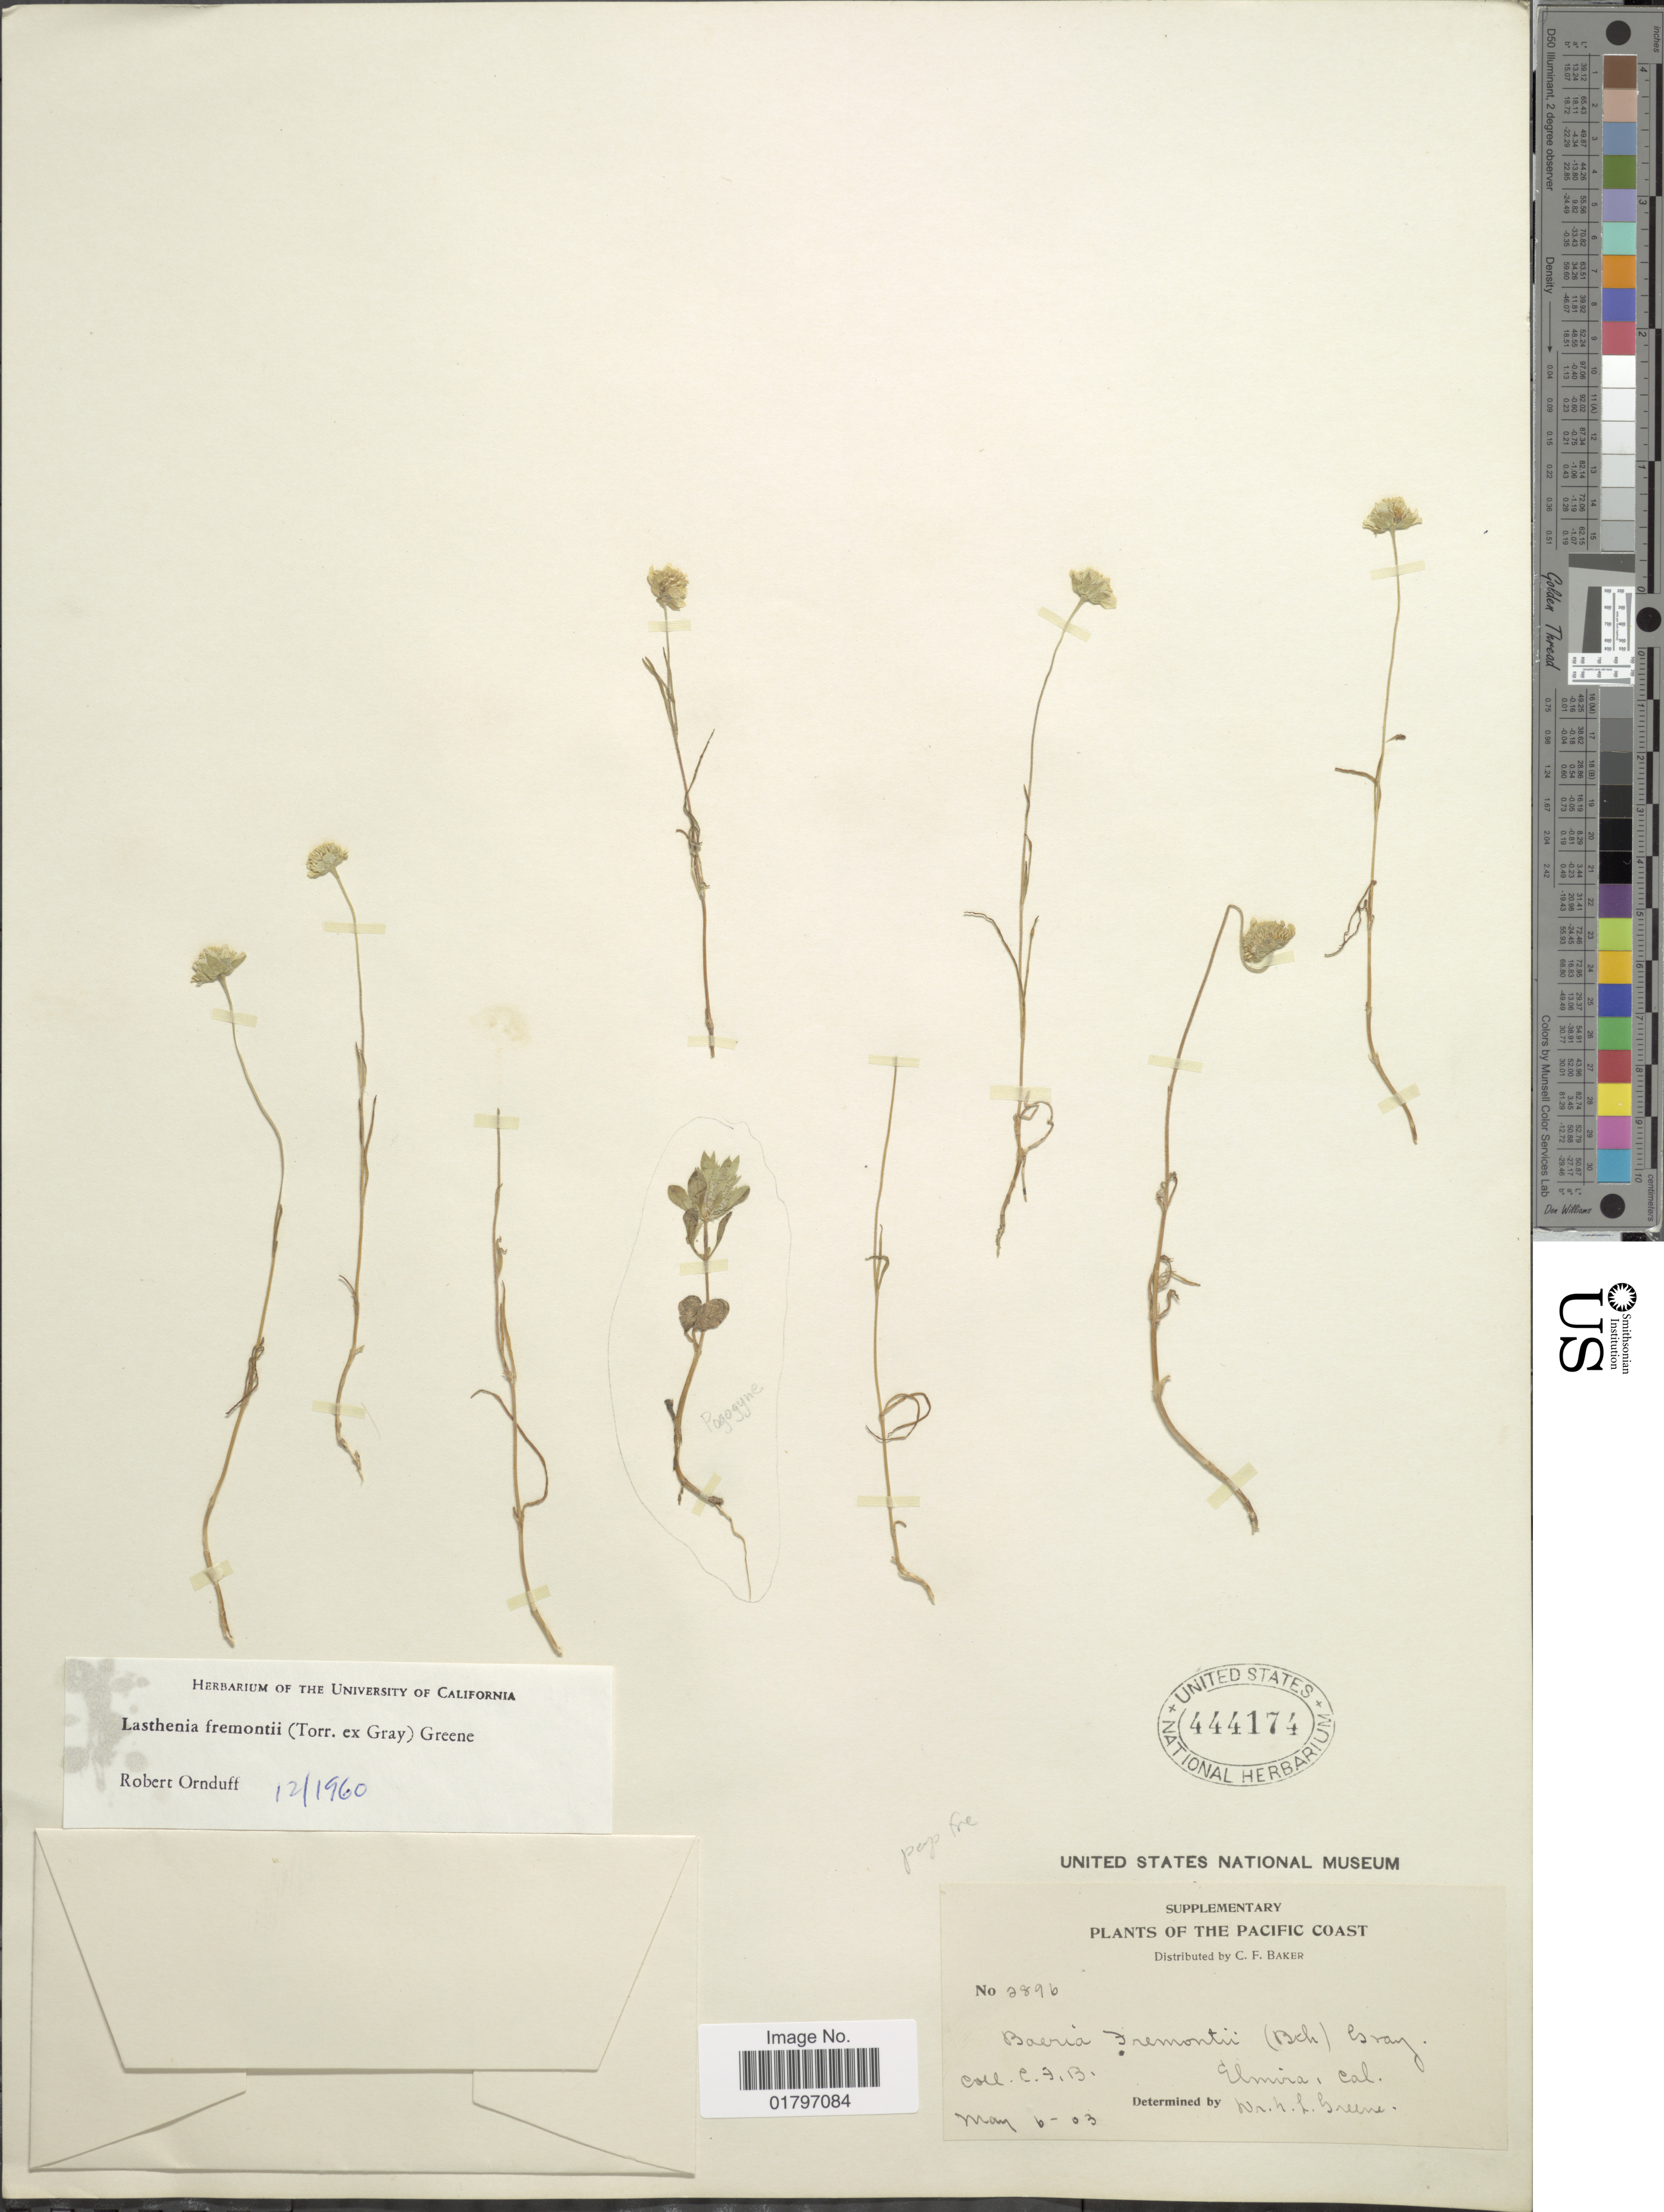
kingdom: Plantae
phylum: Tracheophyta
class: Magnoliopsida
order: Asterales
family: Asteraceae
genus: Lasthenia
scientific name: Lasthenia fremontii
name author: (Torr. ex A. Gray) Greene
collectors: C. F. Baker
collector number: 2896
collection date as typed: Transcribed d/m/y: 6/5/3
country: United States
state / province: California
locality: Pacific Coast. Elmira, Cal.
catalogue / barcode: US 444174